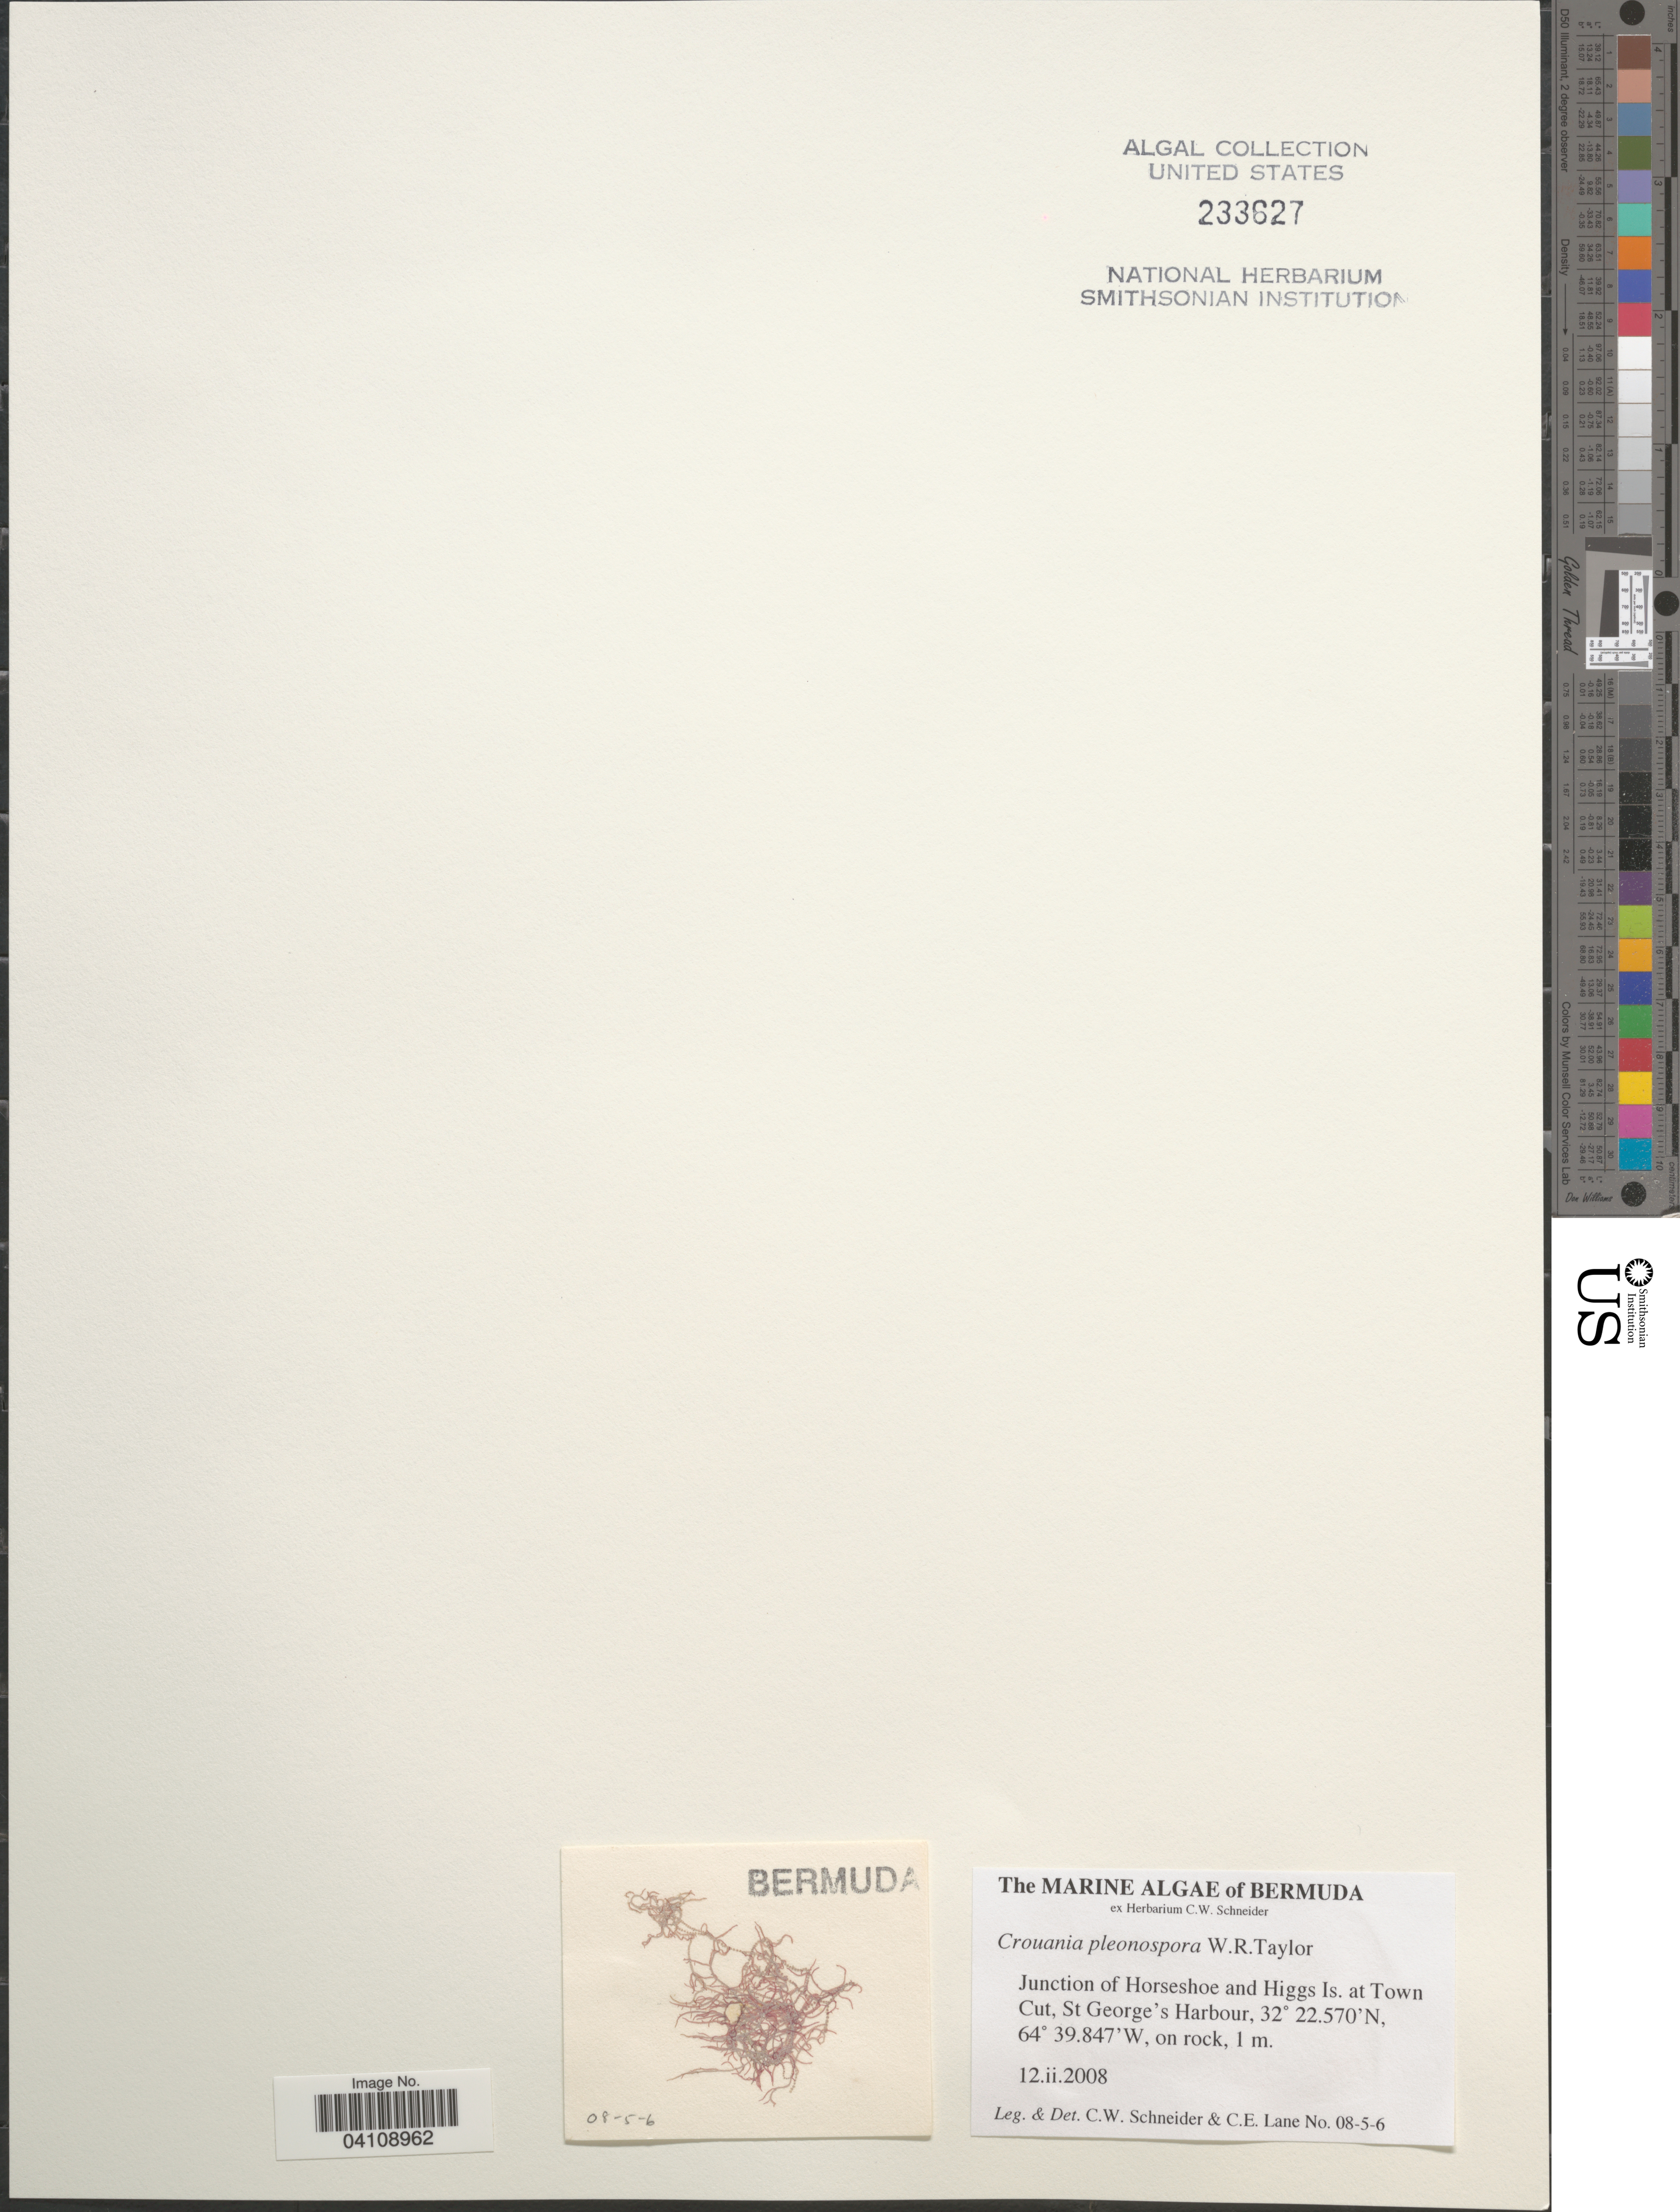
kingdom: Plantae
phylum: Rhodophyta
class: Florideophyceae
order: Ceramiales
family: Callithamniaceae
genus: Crouania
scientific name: Crouania pleonospora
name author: W.R. Taylor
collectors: C. W.Schneider & C. E. Lane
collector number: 08-5-6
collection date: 2008-02-12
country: Bermuda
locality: Junction of Horseshoe and Higgs Is. at Town Cut, St. George's Harbour.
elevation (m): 1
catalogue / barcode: US 233627